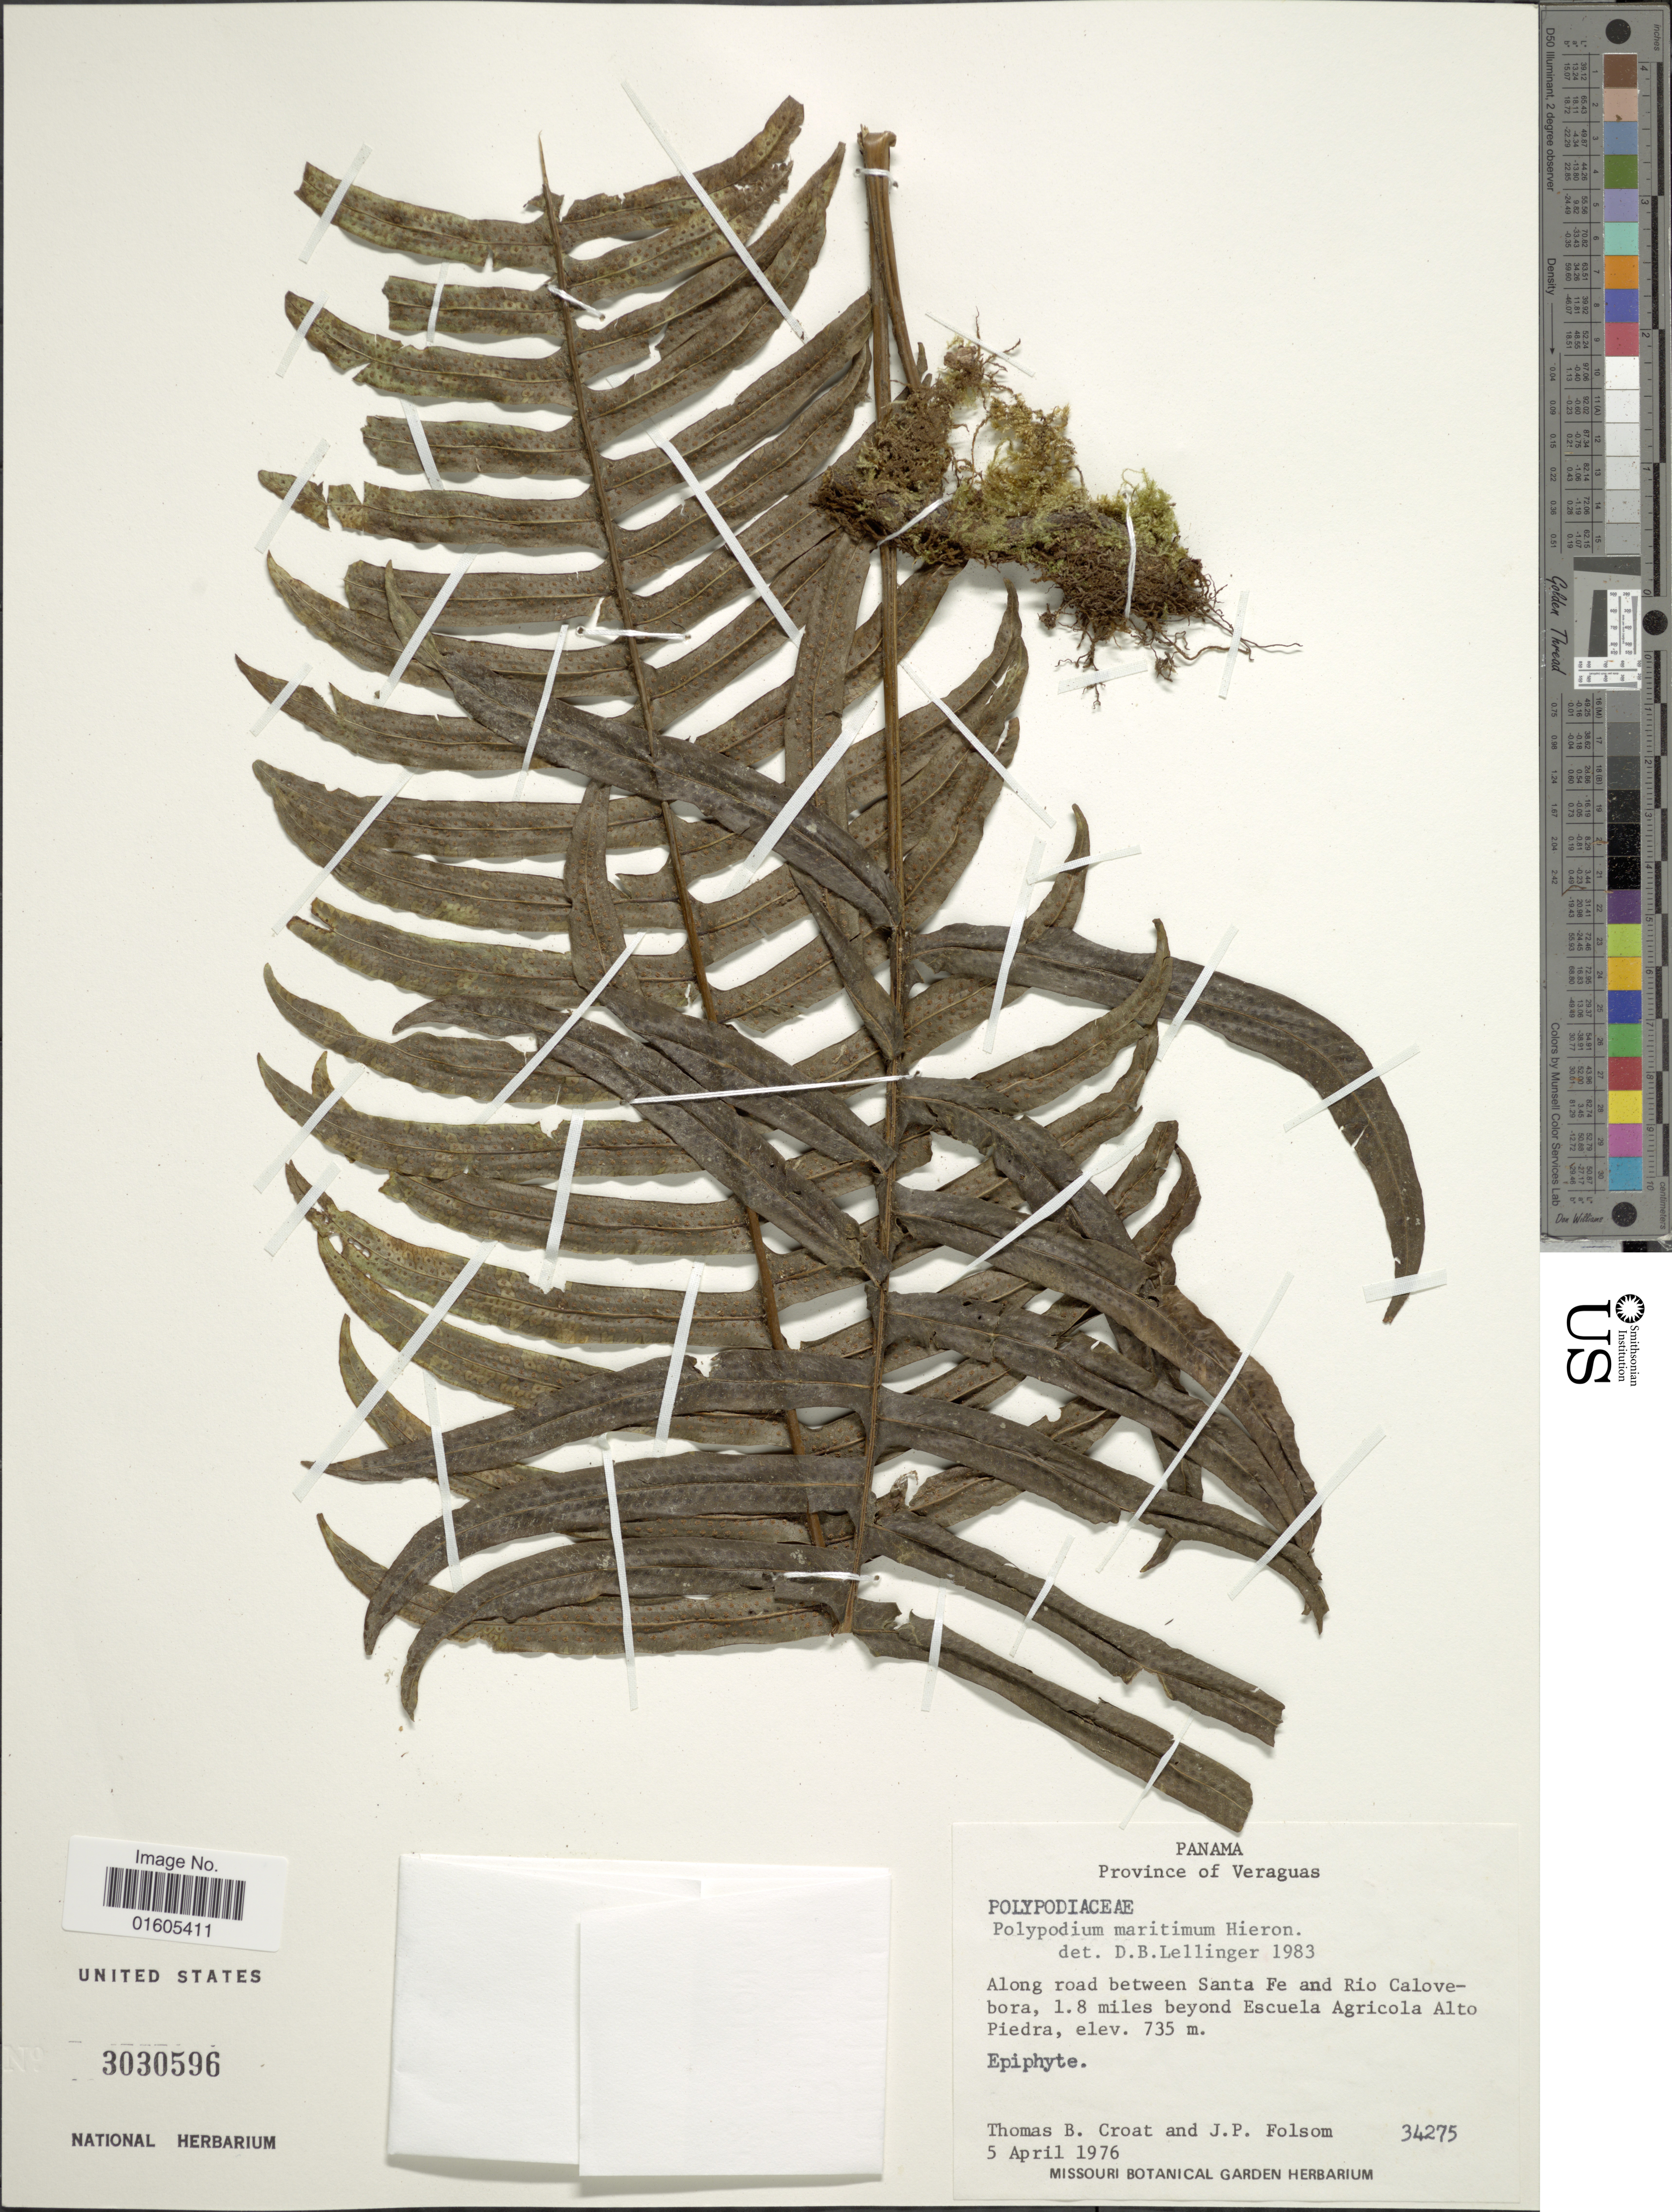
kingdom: Plantae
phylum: Tracheophyta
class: Polypodiopsida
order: Polypodiales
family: Polypodiaceae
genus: Serpocaulon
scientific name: Serpocaulon maritimum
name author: (Hieron.) A.R. Sm.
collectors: T. B. Croat & J. P. Folsom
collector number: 34275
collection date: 1976-04-05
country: Panama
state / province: Veraguas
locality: Along road between Santa Fe and Rio Calovebora, 1.8 miles beyond Escuela Agricola Alto Piedra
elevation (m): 735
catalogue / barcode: US 3030596